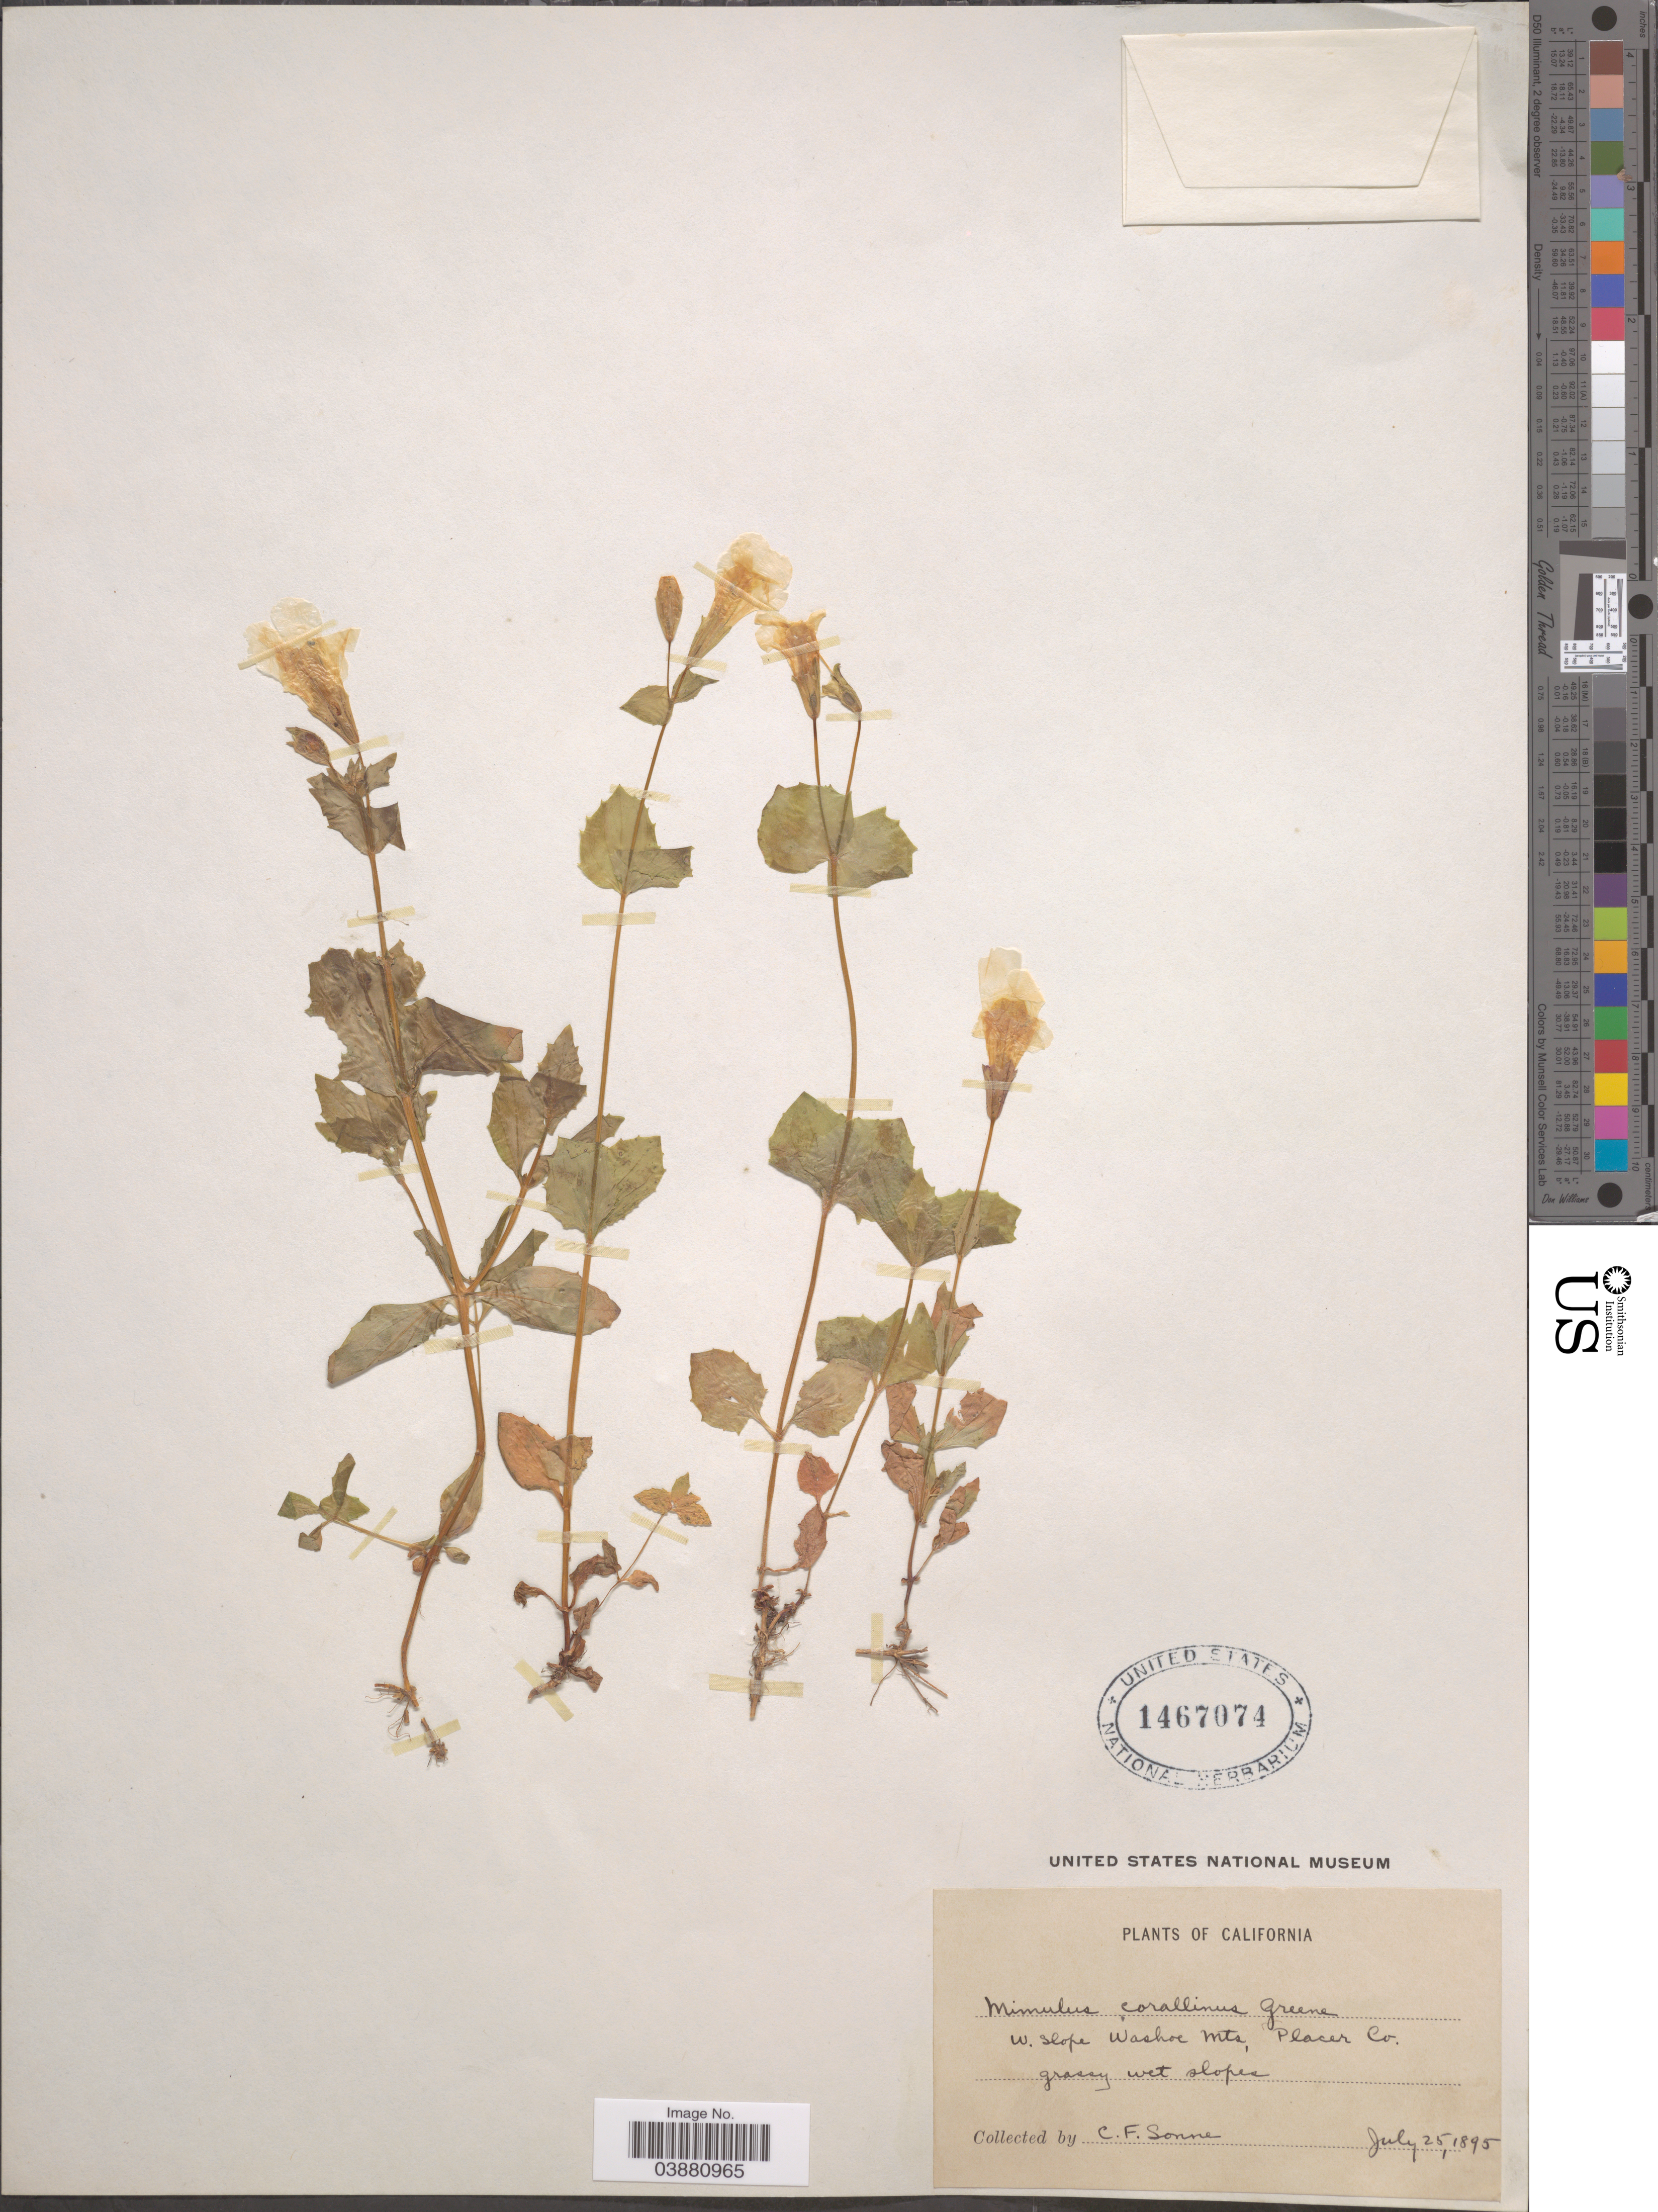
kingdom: Plantae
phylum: Tracheophyta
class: Magnoliopsida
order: Lamiales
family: Phrymaceae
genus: Mimulus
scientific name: Mimulus corallinus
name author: Greene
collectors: C. Sonne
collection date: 1895-07-25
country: United States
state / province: California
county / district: Placer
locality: W. slope Washoe Mts., Placer Co.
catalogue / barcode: US 1467074